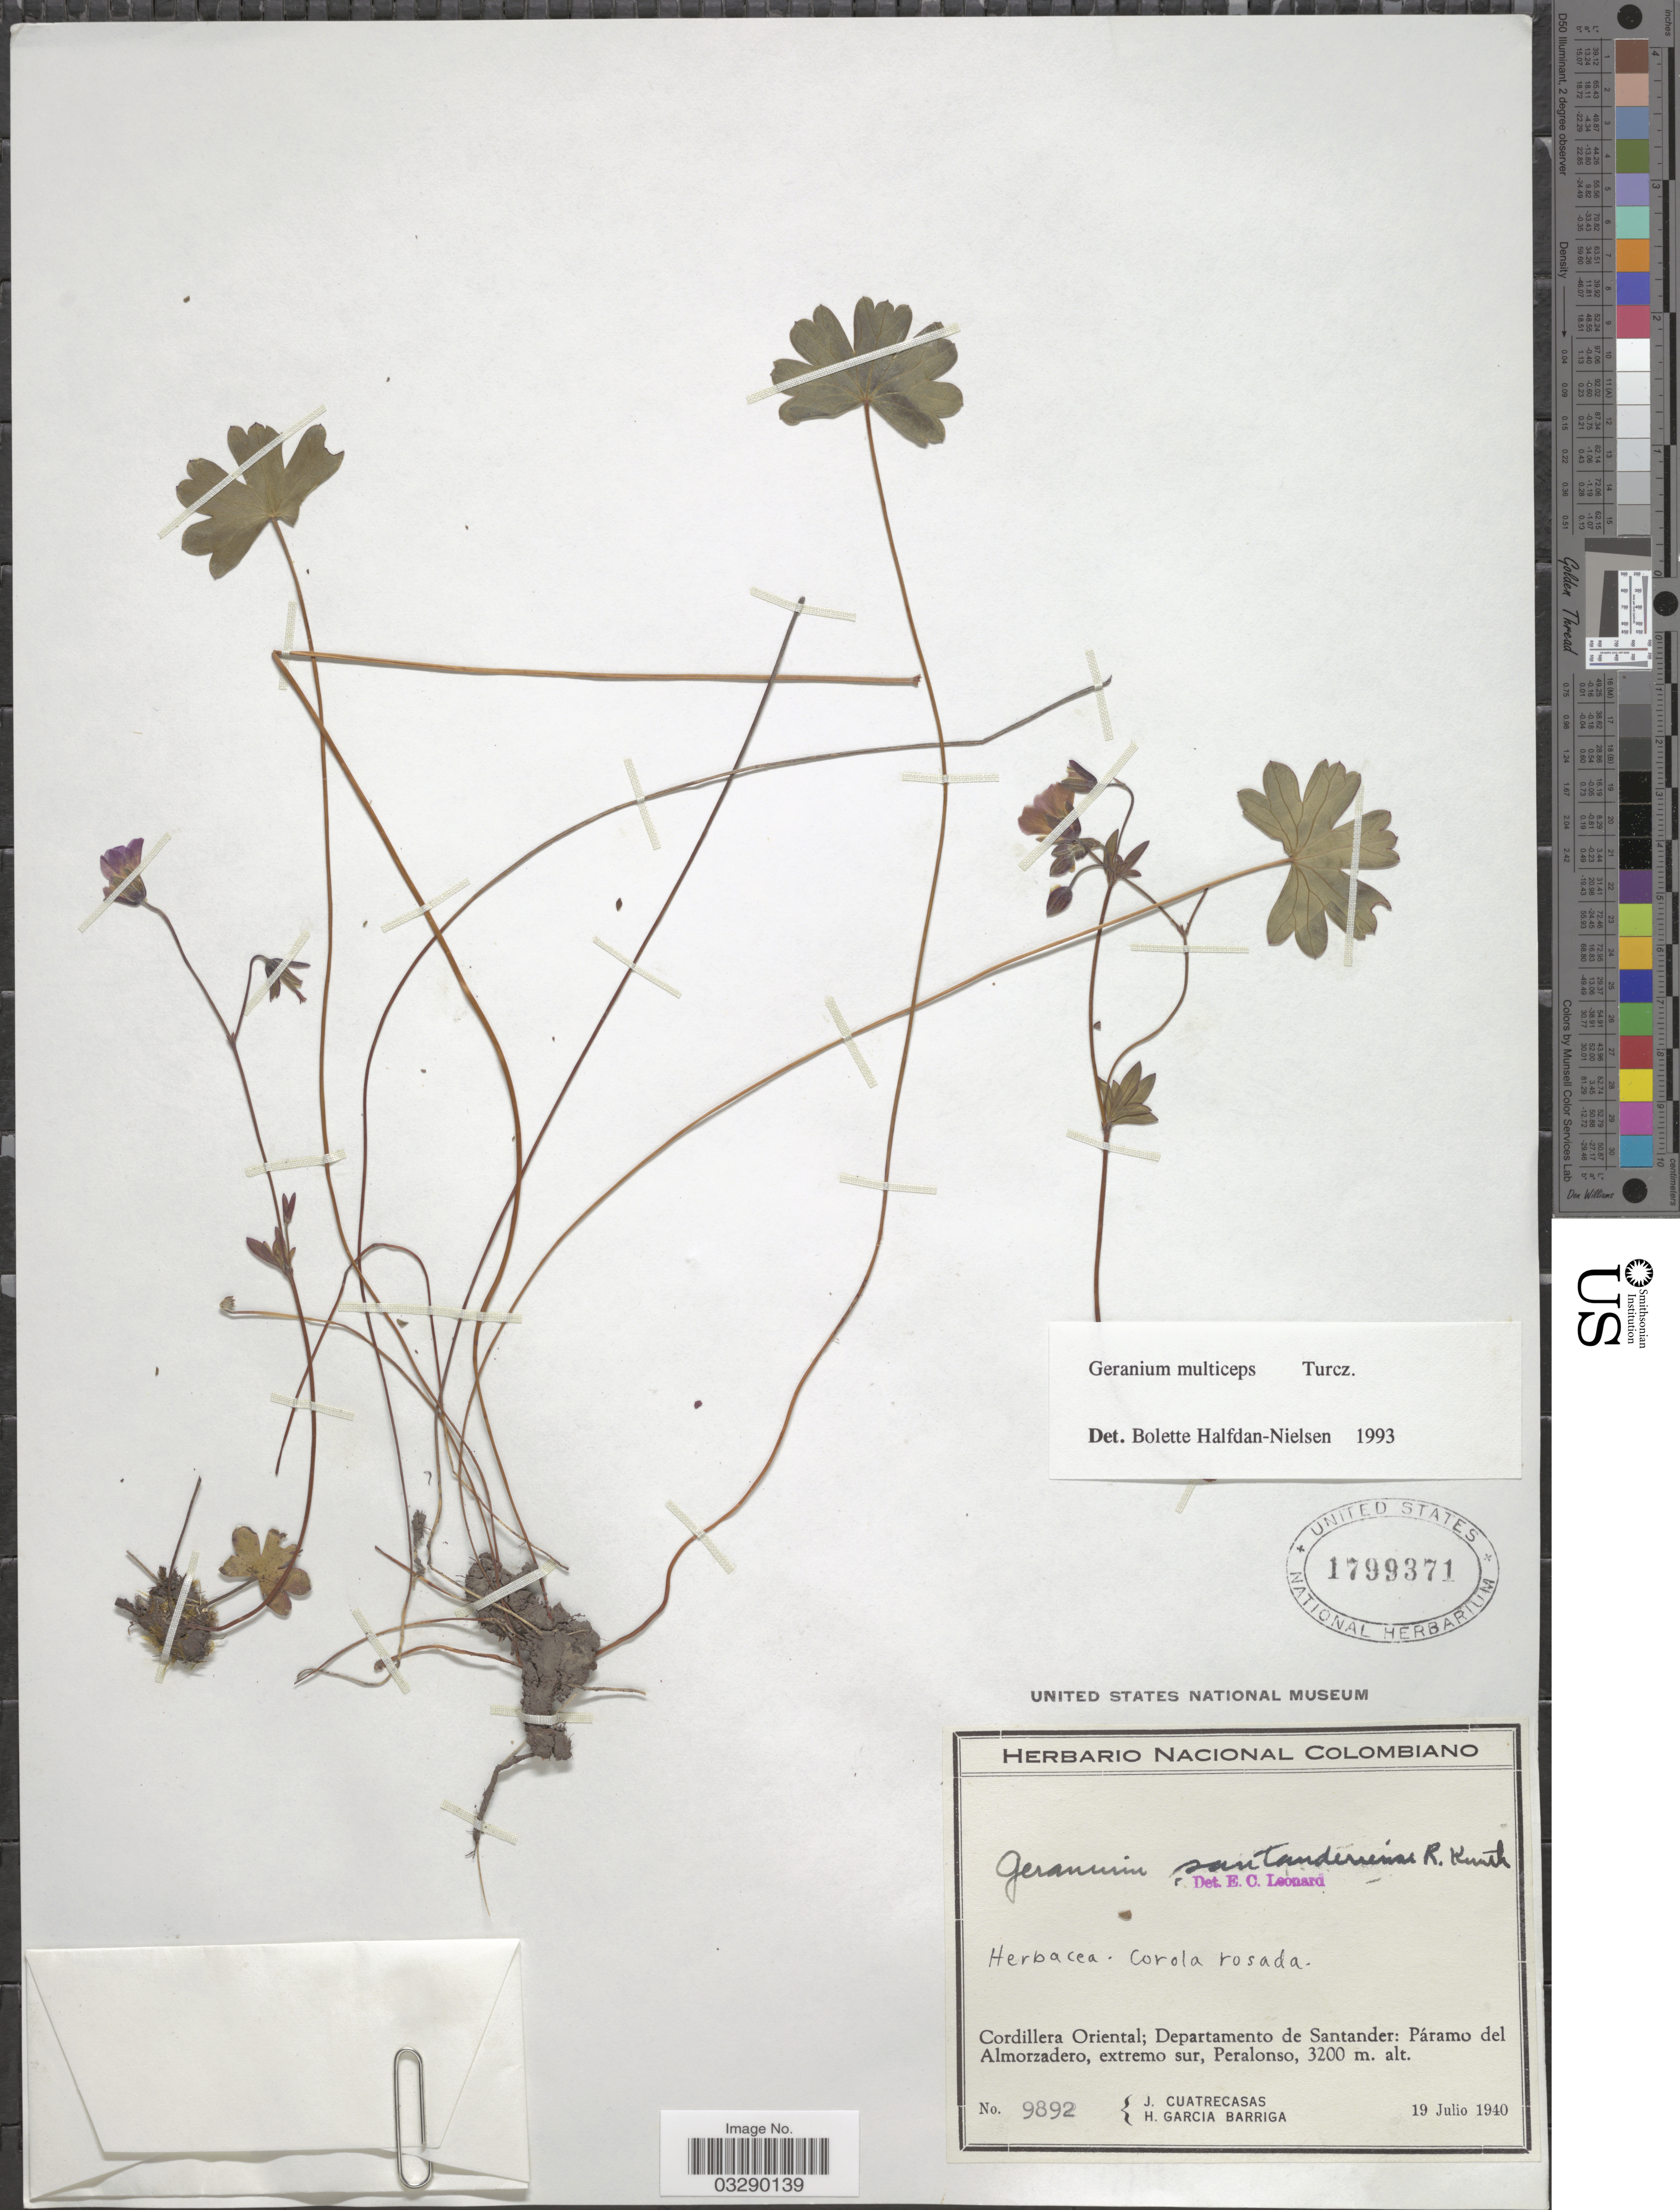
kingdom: Plantae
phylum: Tracheophyta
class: Magnoliopsida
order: Geraniales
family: Geraniaceae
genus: Geranium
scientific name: Geranium multiceps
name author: Turcz.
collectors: J. Cuatrecasas & H. García Barriga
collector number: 9892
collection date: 1940-07-19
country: Colombia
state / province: Santander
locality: Cordillera Oriental; Departamento de Santander: Páramo del Almorzadero, extremo sur, Peralonso.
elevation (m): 3200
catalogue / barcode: US 1799371